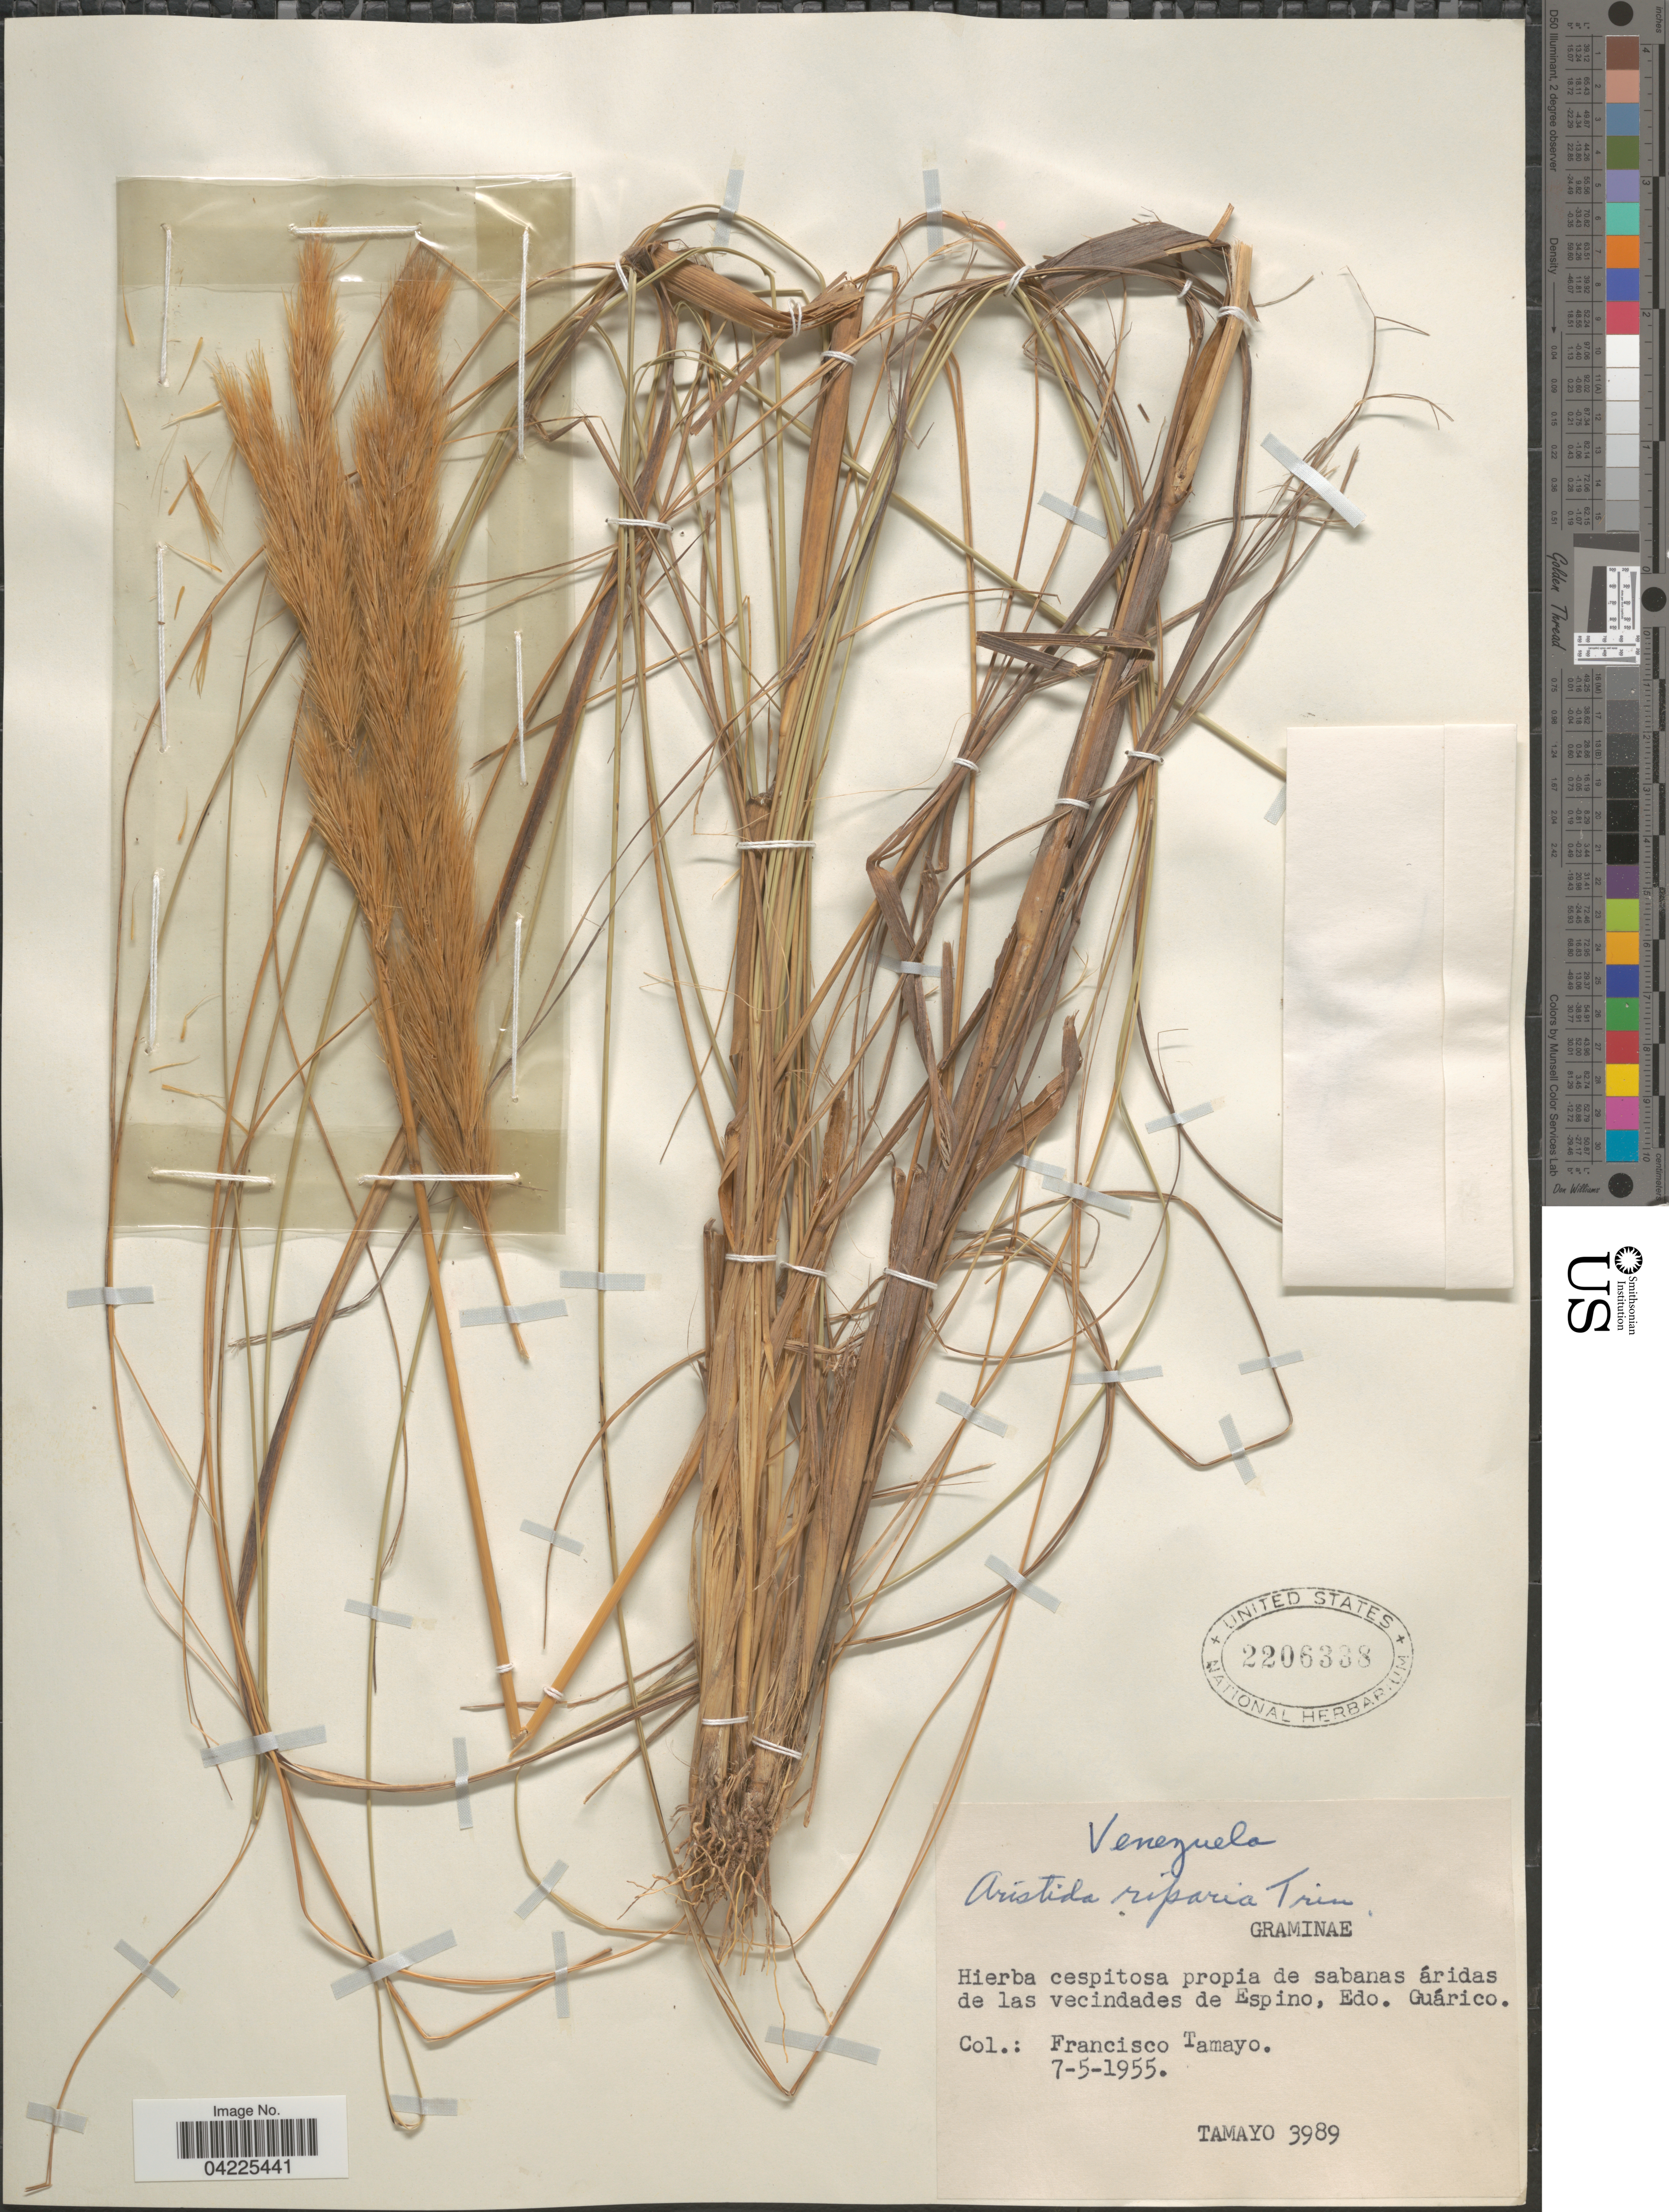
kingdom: Plantae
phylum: Tracheophyta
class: Liliopsida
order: Poales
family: Poaceae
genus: Aristida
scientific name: Aristida riparia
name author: Trin.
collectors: F. Tamayo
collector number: Tamayo 3989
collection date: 1955-05-07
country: Venezuela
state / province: Guarico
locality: Hierba cespitosa propia de sabanas áridas de las vecindades de Espino.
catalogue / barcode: US 2206338